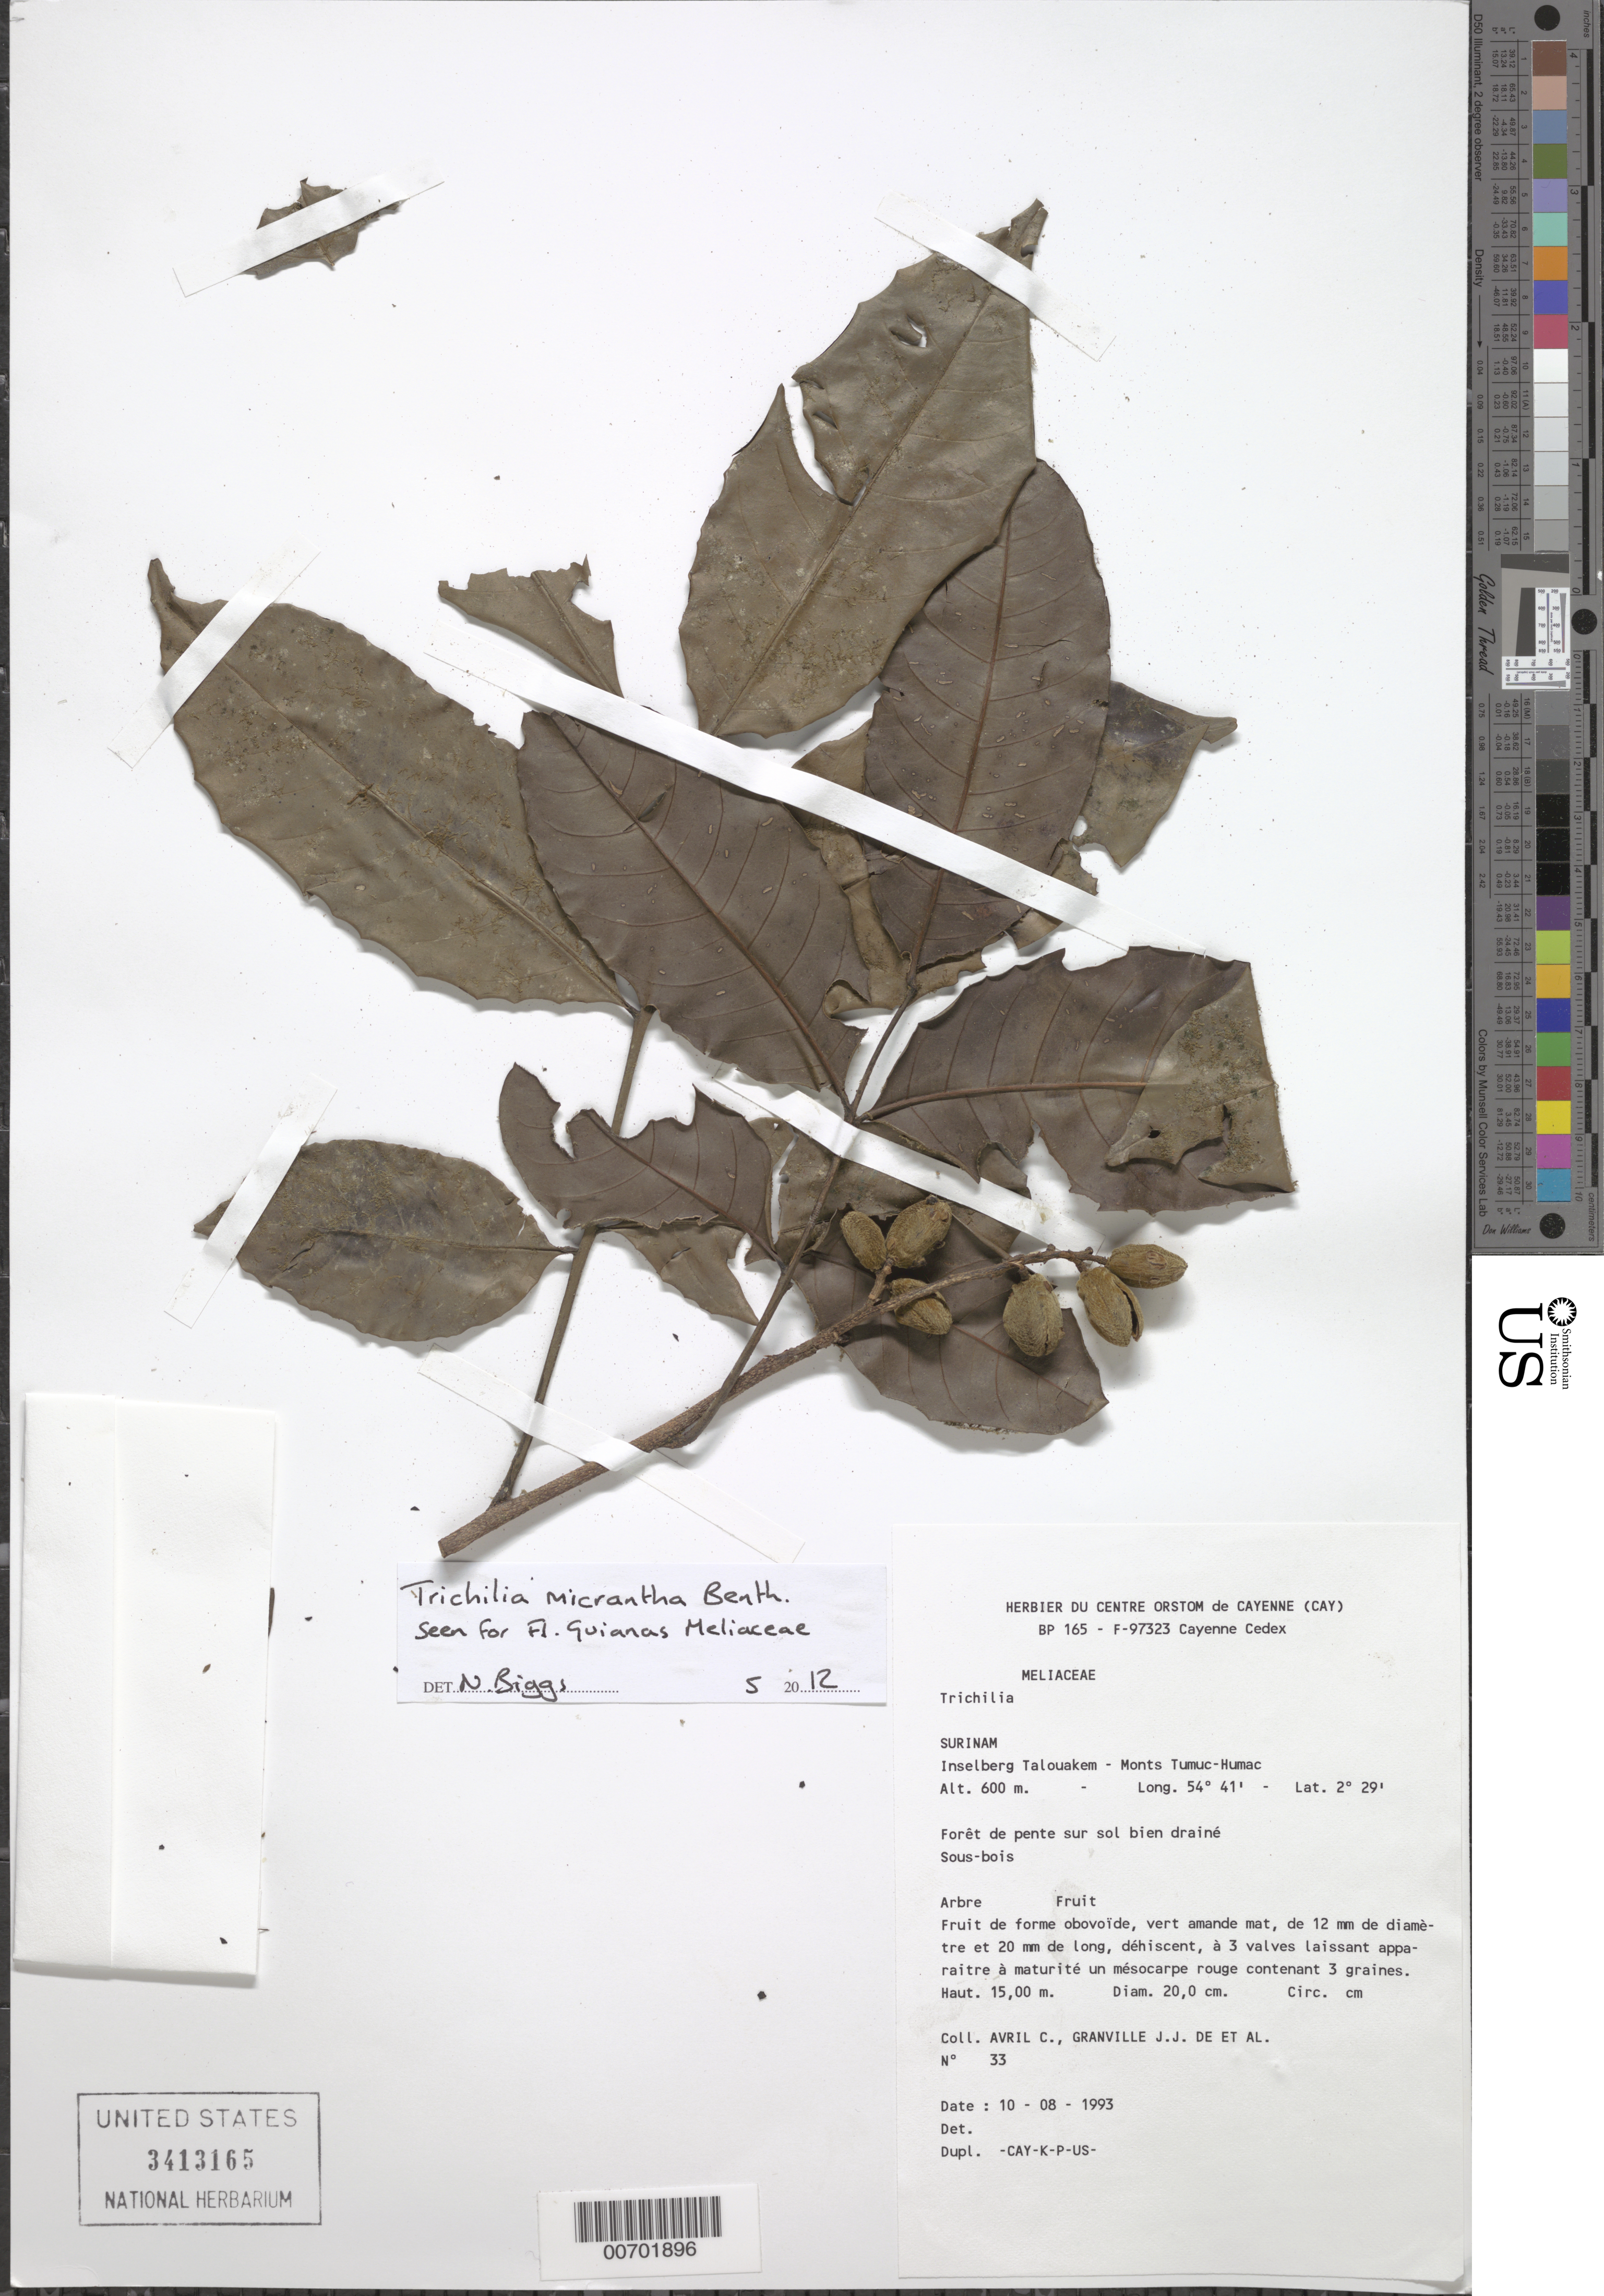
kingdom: Plantae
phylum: Tracheophyta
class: Magnoliopsida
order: Sapindales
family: Meliaceae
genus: Trichilia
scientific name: Trichilia sp.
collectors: C. Avril et al.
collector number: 33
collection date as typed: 10-Aug-93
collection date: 1993-08-10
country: Suriname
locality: Inselberg Talouakem - Monts Tumuc-Humac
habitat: Slope forest on well-drained soil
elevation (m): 600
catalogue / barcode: US 3413165